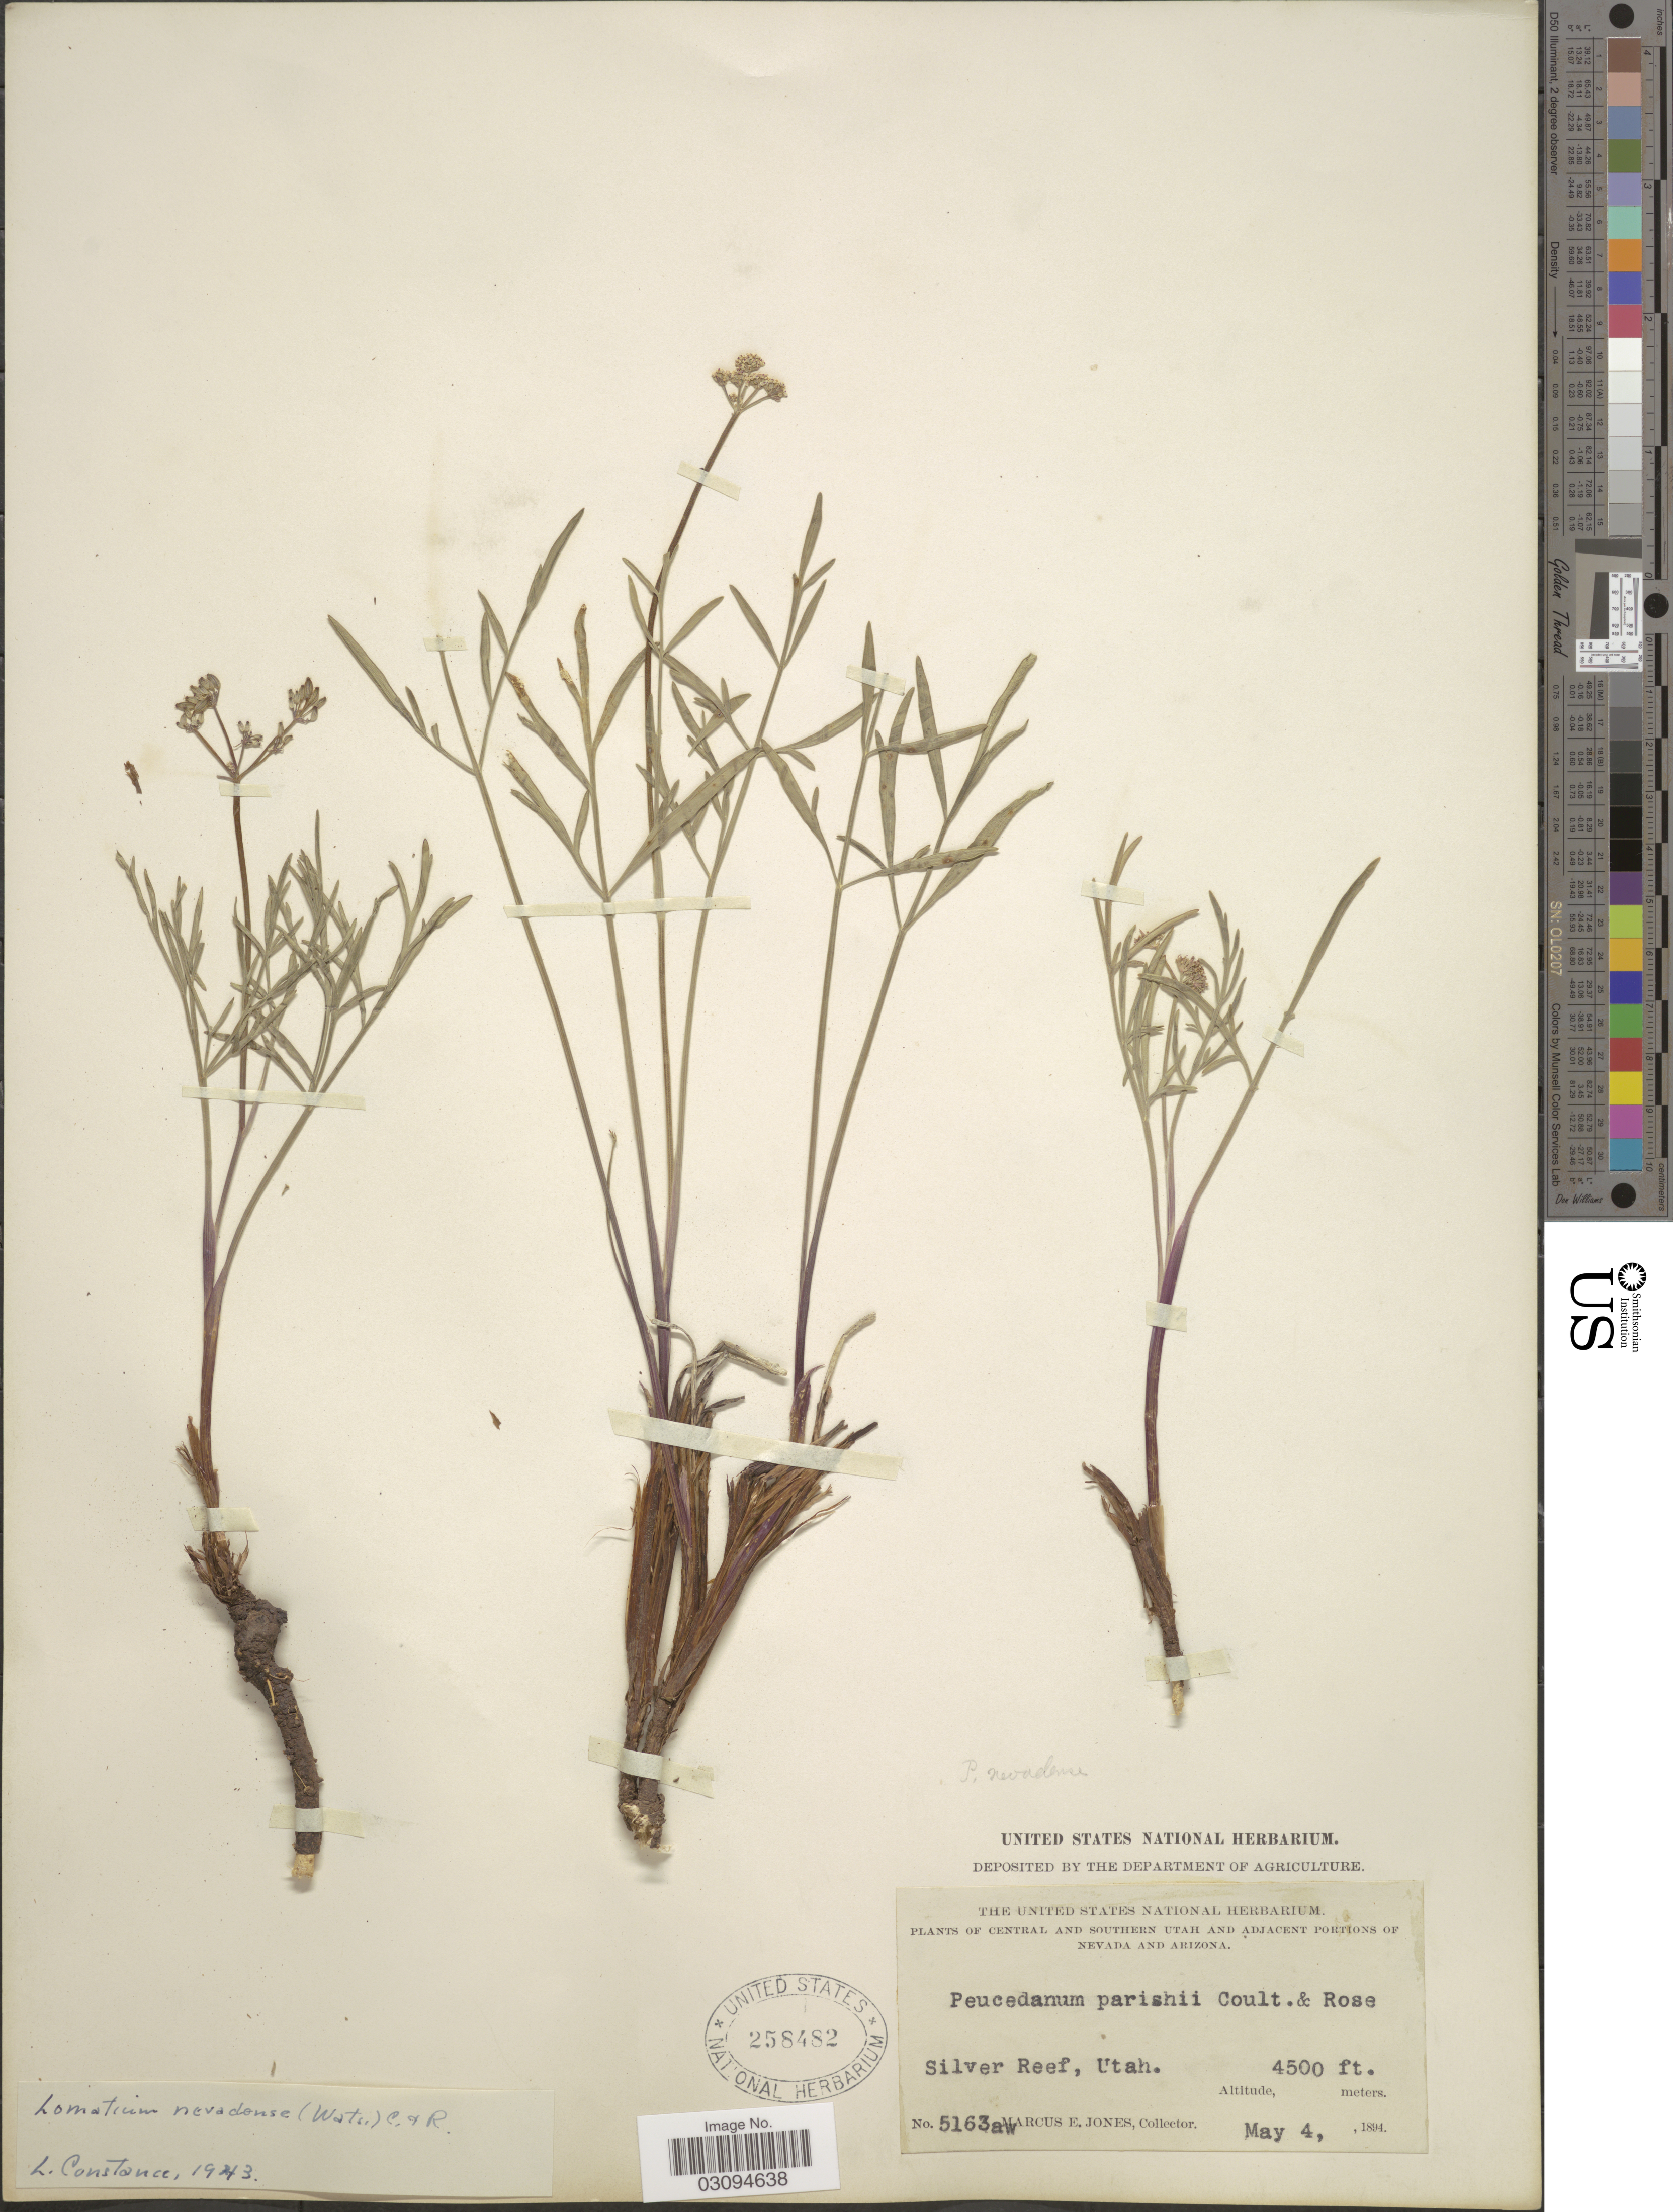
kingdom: Plantae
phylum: Tracheophyta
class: Magnoliopsida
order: Apiales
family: Apiaceae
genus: Lomatium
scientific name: Lomatium nevadense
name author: (S. Watson) J.M. Coult. & Rose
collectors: M. E. Jones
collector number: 5163aw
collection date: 1894-05-04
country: United States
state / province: Utah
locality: Southern Utah. Silver Reef.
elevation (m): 1372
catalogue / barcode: US 258482